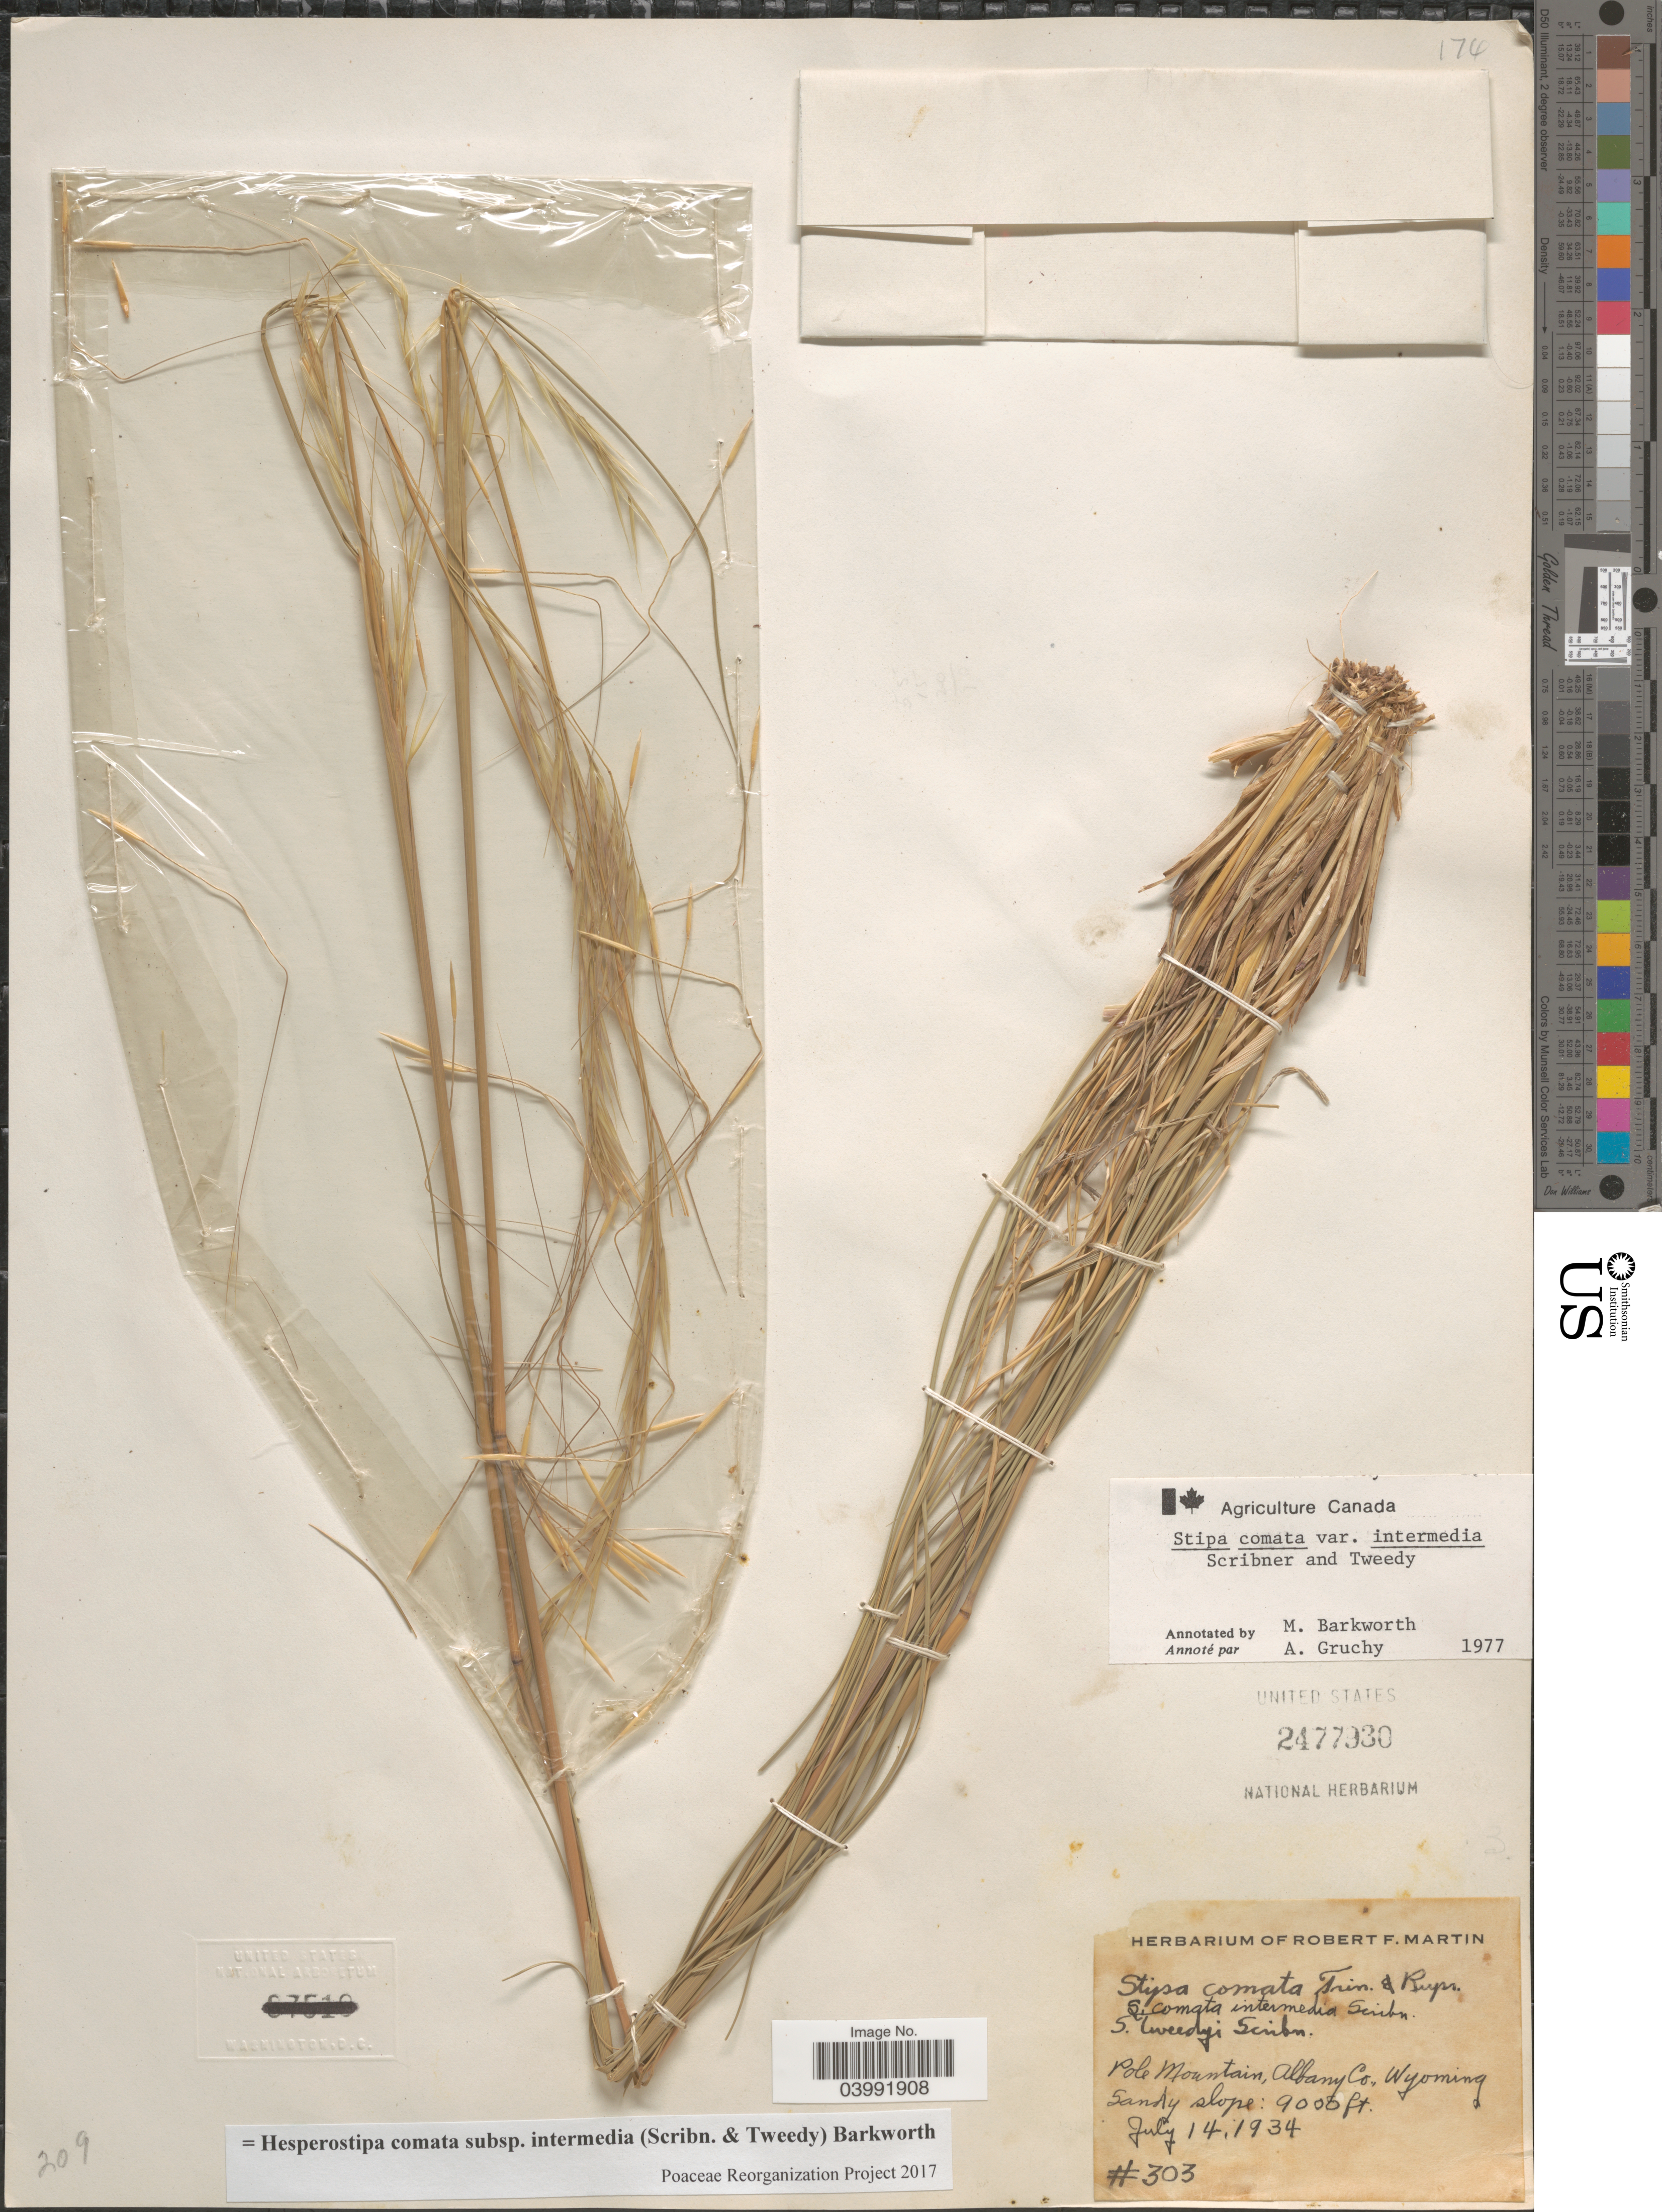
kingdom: Plantae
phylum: Tracheophyta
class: Liliopsida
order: Poales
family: Poaceae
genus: Hesperostipa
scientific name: Hesperostipa comata subsp. intermedia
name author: (Scribn. & Tweedy) Barkworth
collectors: Ex herb. Robert F. Martin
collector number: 303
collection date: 1934-07-14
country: United States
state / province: Wyoming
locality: Pole Mountain, Albany Co. Sandy slope.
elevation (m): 2743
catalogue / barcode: US 2477930